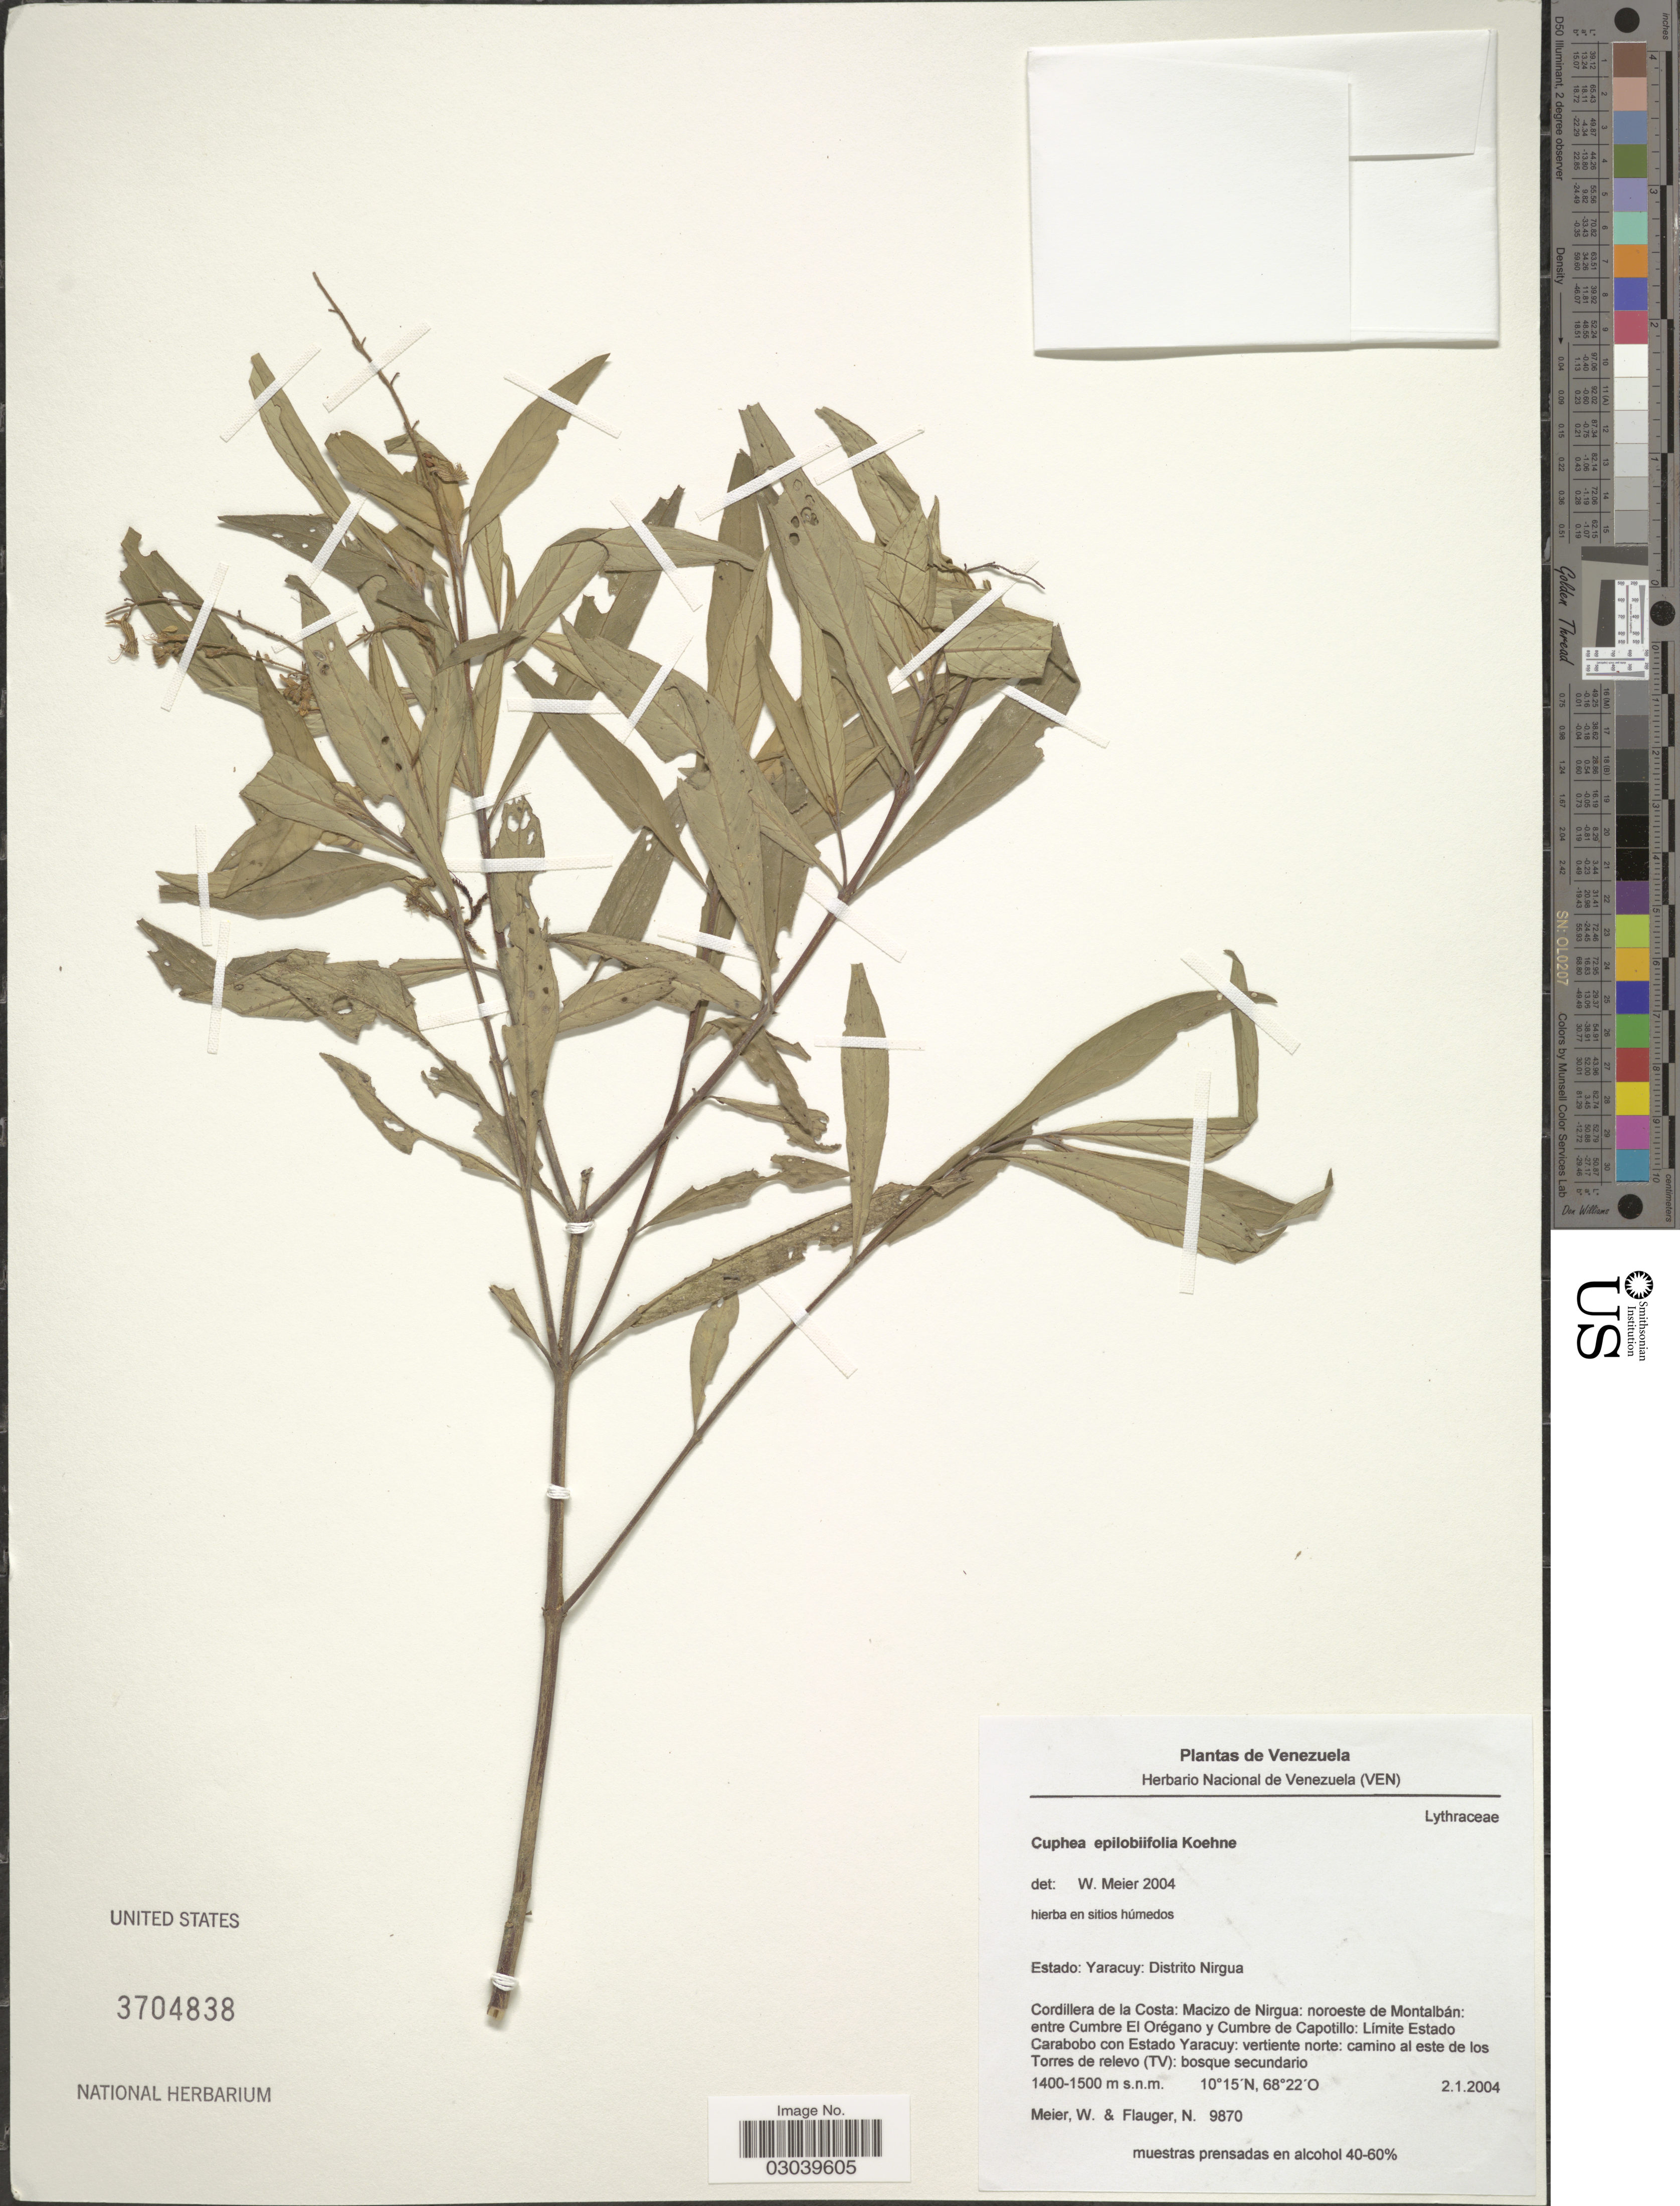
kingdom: Plantae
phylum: Tracheophyta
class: Magnoliopsida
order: Myrtales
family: Lythraceae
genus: Cuphea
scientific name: Cuphea epilobiifolia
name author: Koehne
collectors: W. Meier & N. Flauger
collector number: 9870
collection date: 2004-01-02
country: Venezuela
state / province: Yaracuy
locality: Distrito Nirgua. Cordillera de la Costa: Macizo de Nirgua: noroeste de Montalbán: entre Cumbre El Orégano y Cumbre de Capotillo: Límite Estado Carabobo con Estado Yaracuy: vertiente norte: camino al este de los Torres de relevo (TV).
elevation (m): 1400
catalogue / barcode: US 3704838